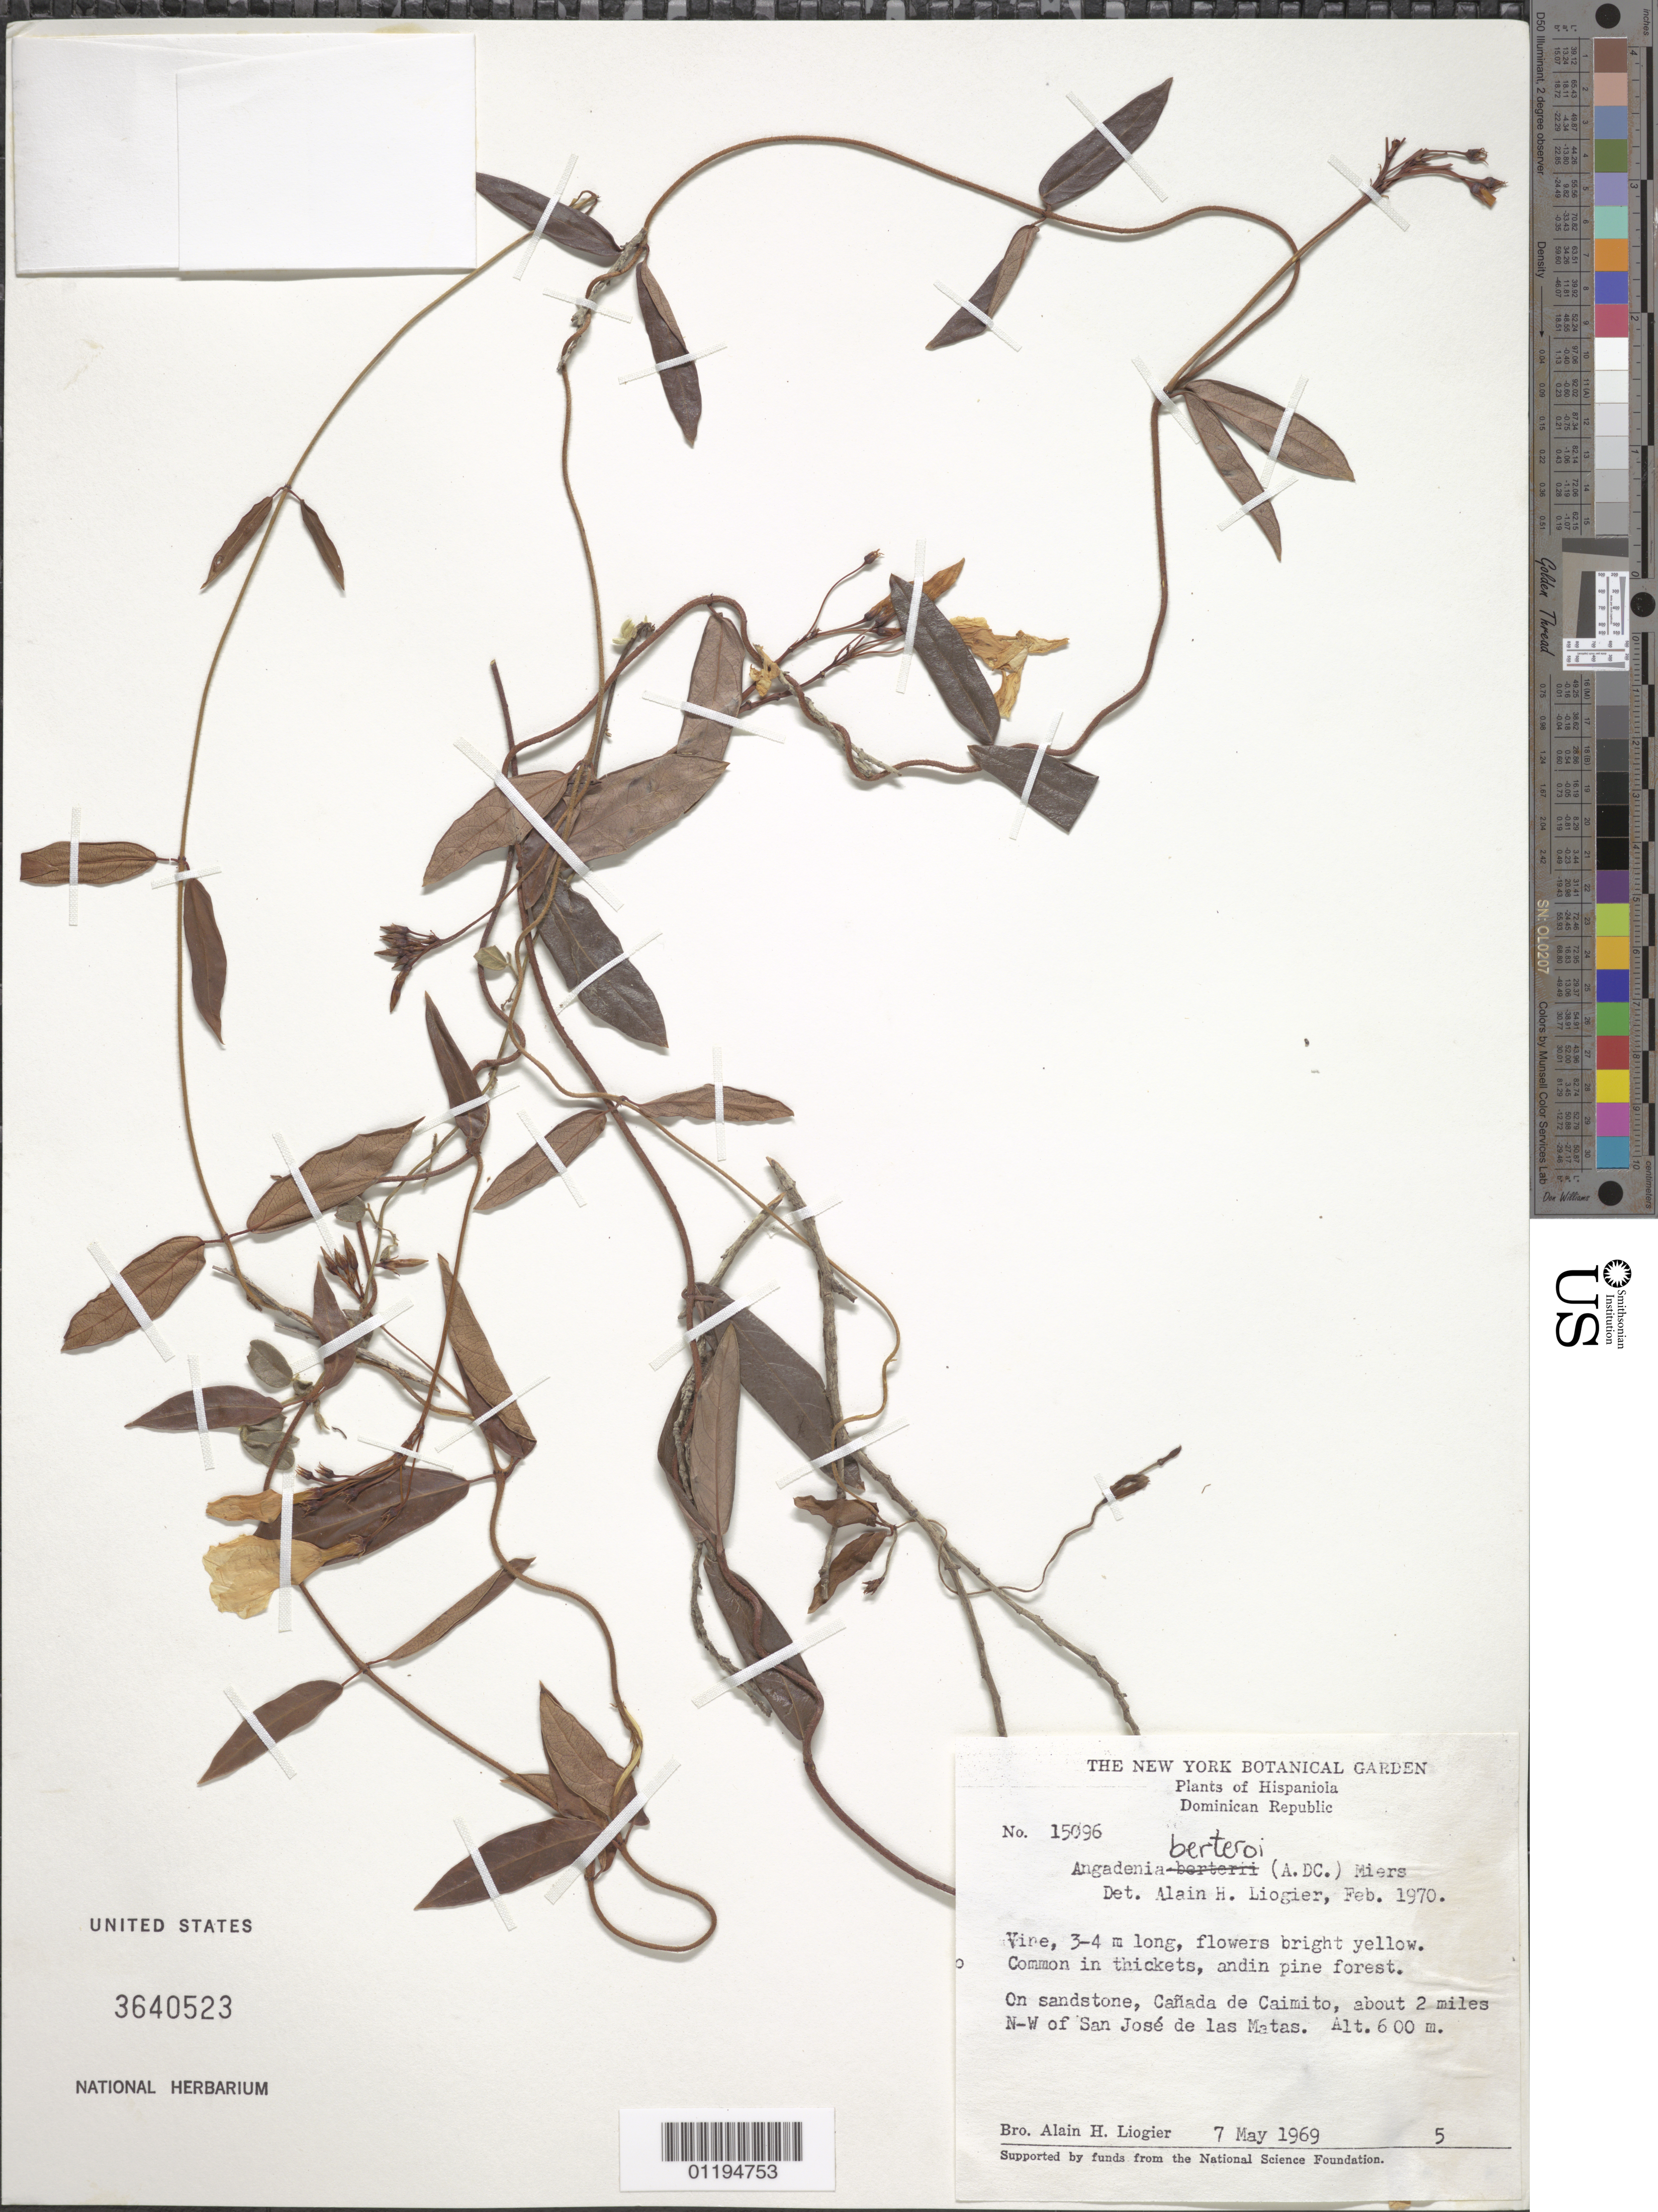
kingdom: Plantae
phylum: Tracheophyta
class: Magnoliopsida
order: Gentianales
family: Apocynaceae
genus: Angadenia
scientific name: Angadenia berteroi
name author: (A. DC.) Miers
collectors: A. Loigier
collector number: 15096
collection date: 1969-05-07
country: Dominican Republic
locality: about 2mi. NW of San Jose de las Matas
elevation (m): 600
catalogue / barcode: US 3640523